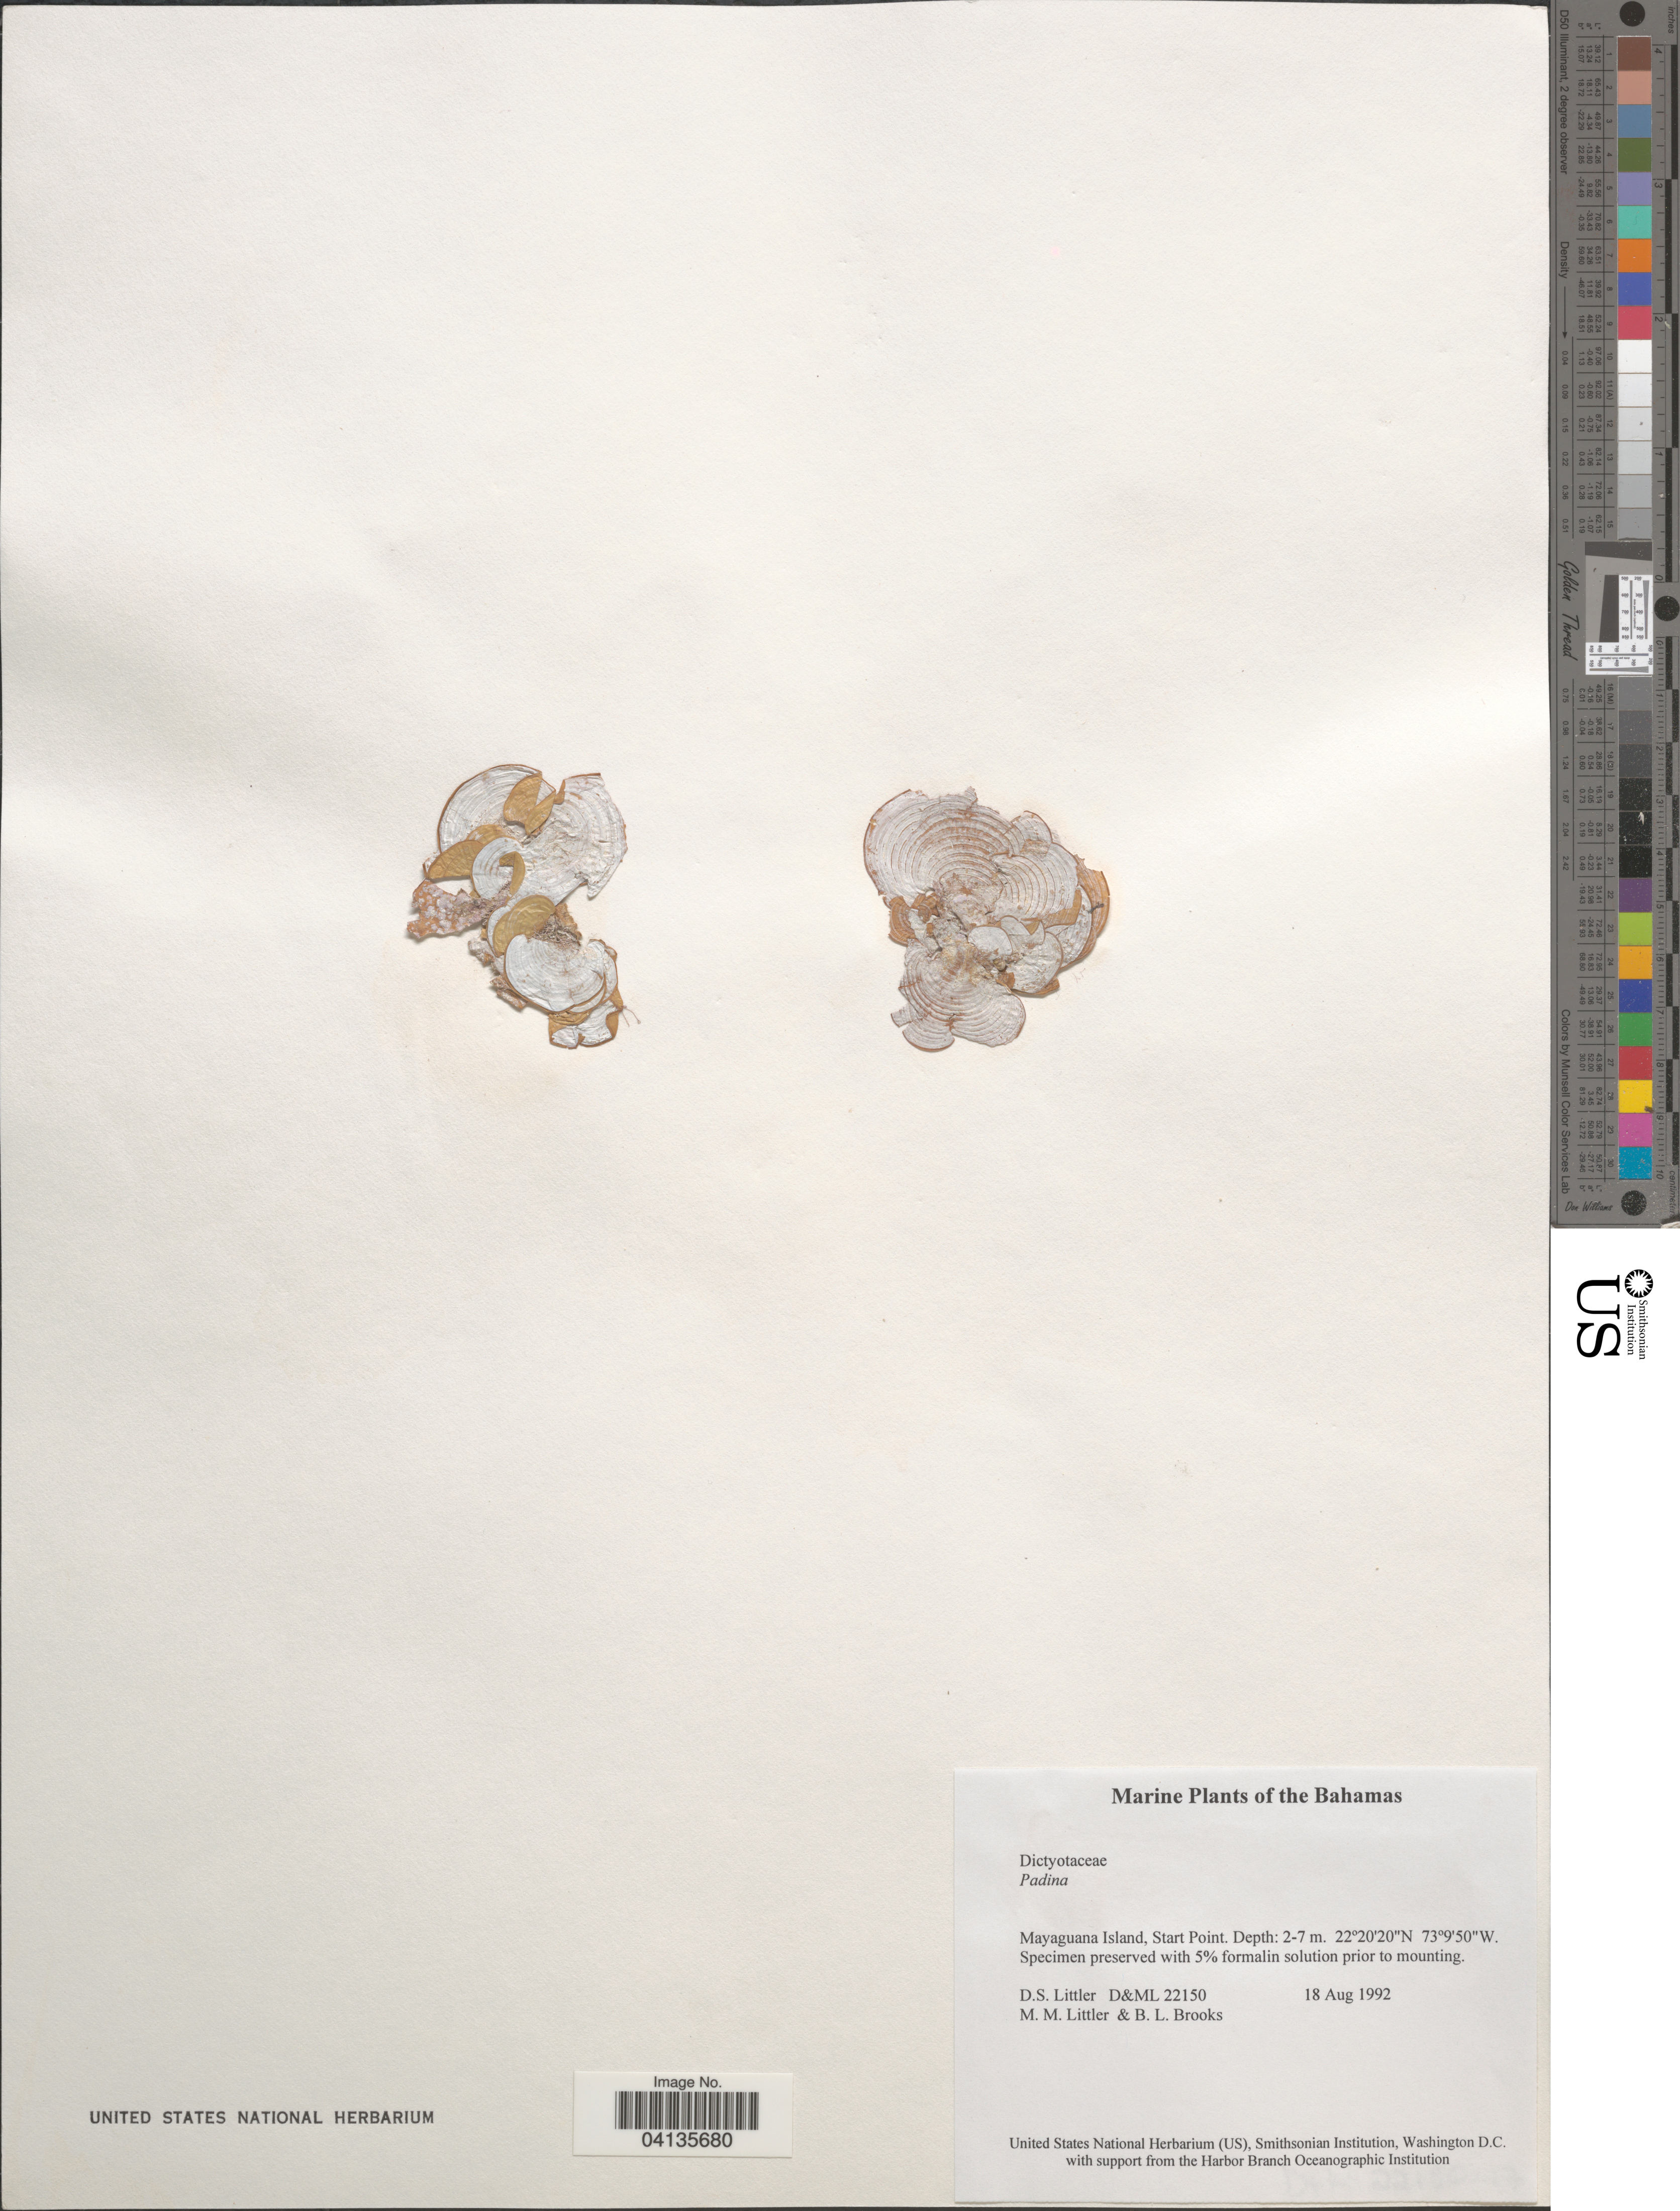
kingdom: Chromista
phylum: Ochrophyta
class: Phaeophyceae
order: Dictyotales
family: Dictyotaceae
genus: Padina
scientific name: Padina sp.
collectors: D. S. Littler & B. Brooks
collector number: D&ML22150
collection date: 1992-08-18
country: Bahamas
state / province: Mayaguana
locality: Start Point.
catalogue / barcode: US 238701